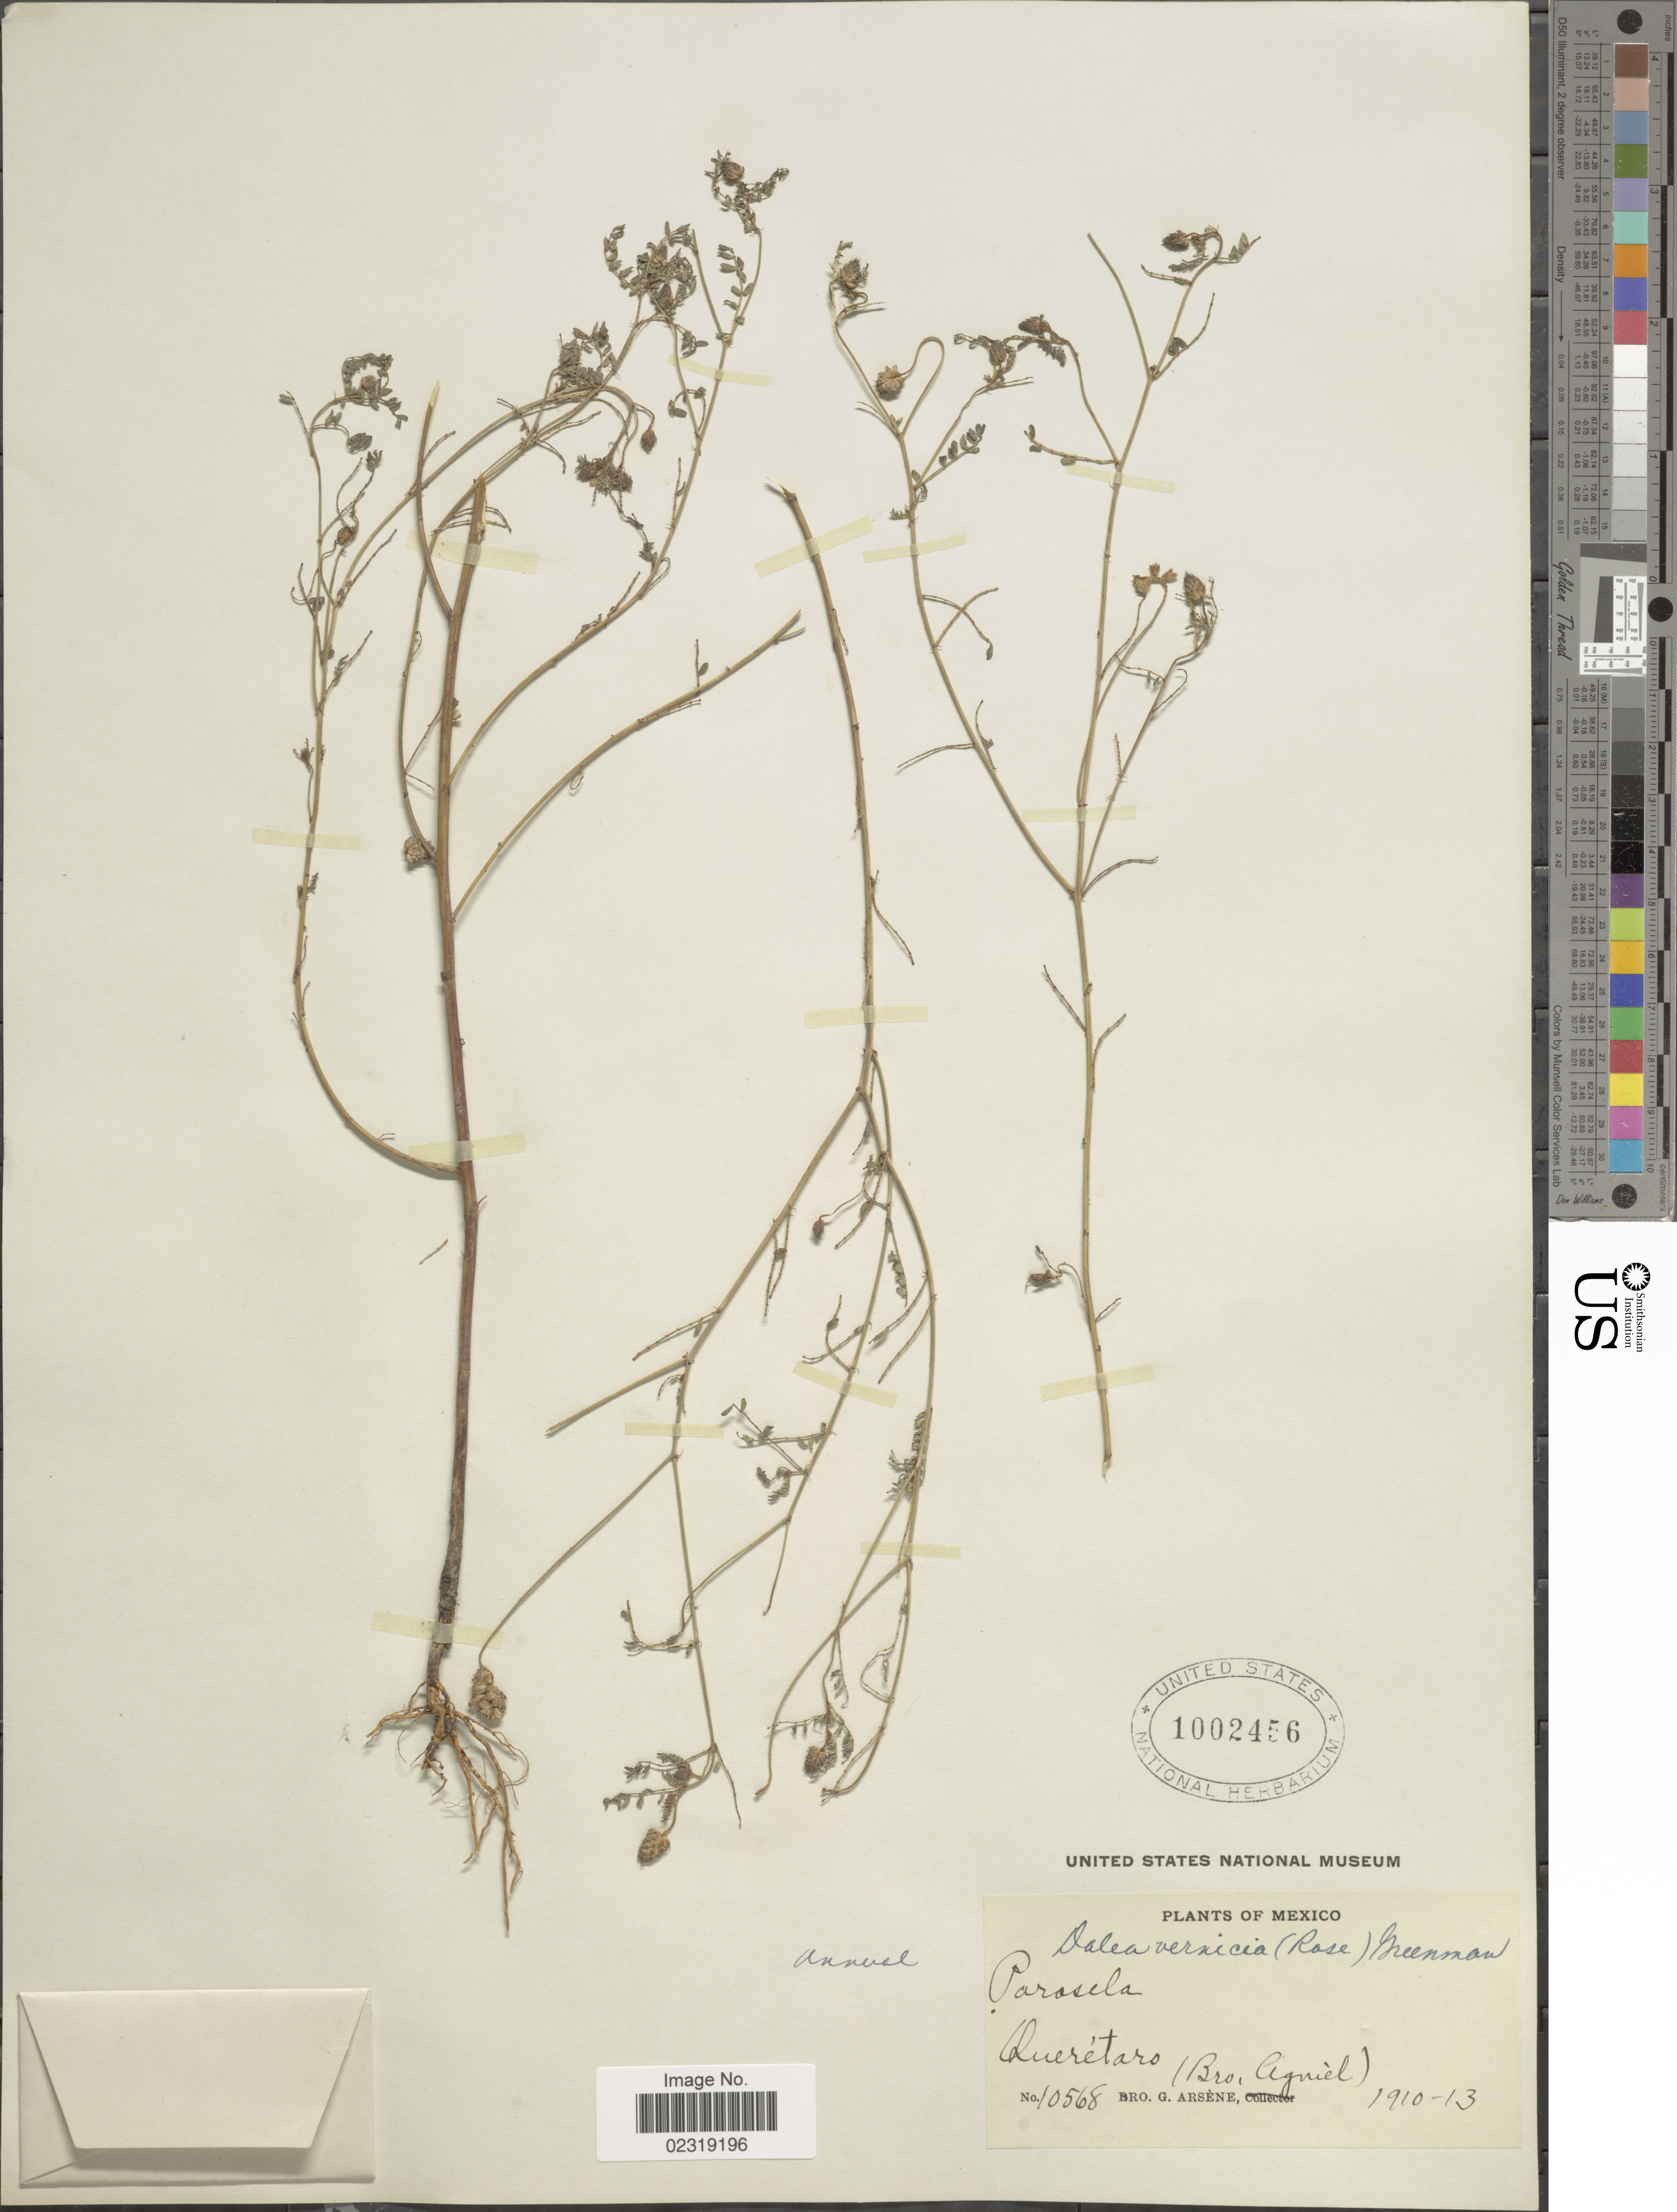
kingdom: Plantae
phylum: Tracheophyta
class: Magnoliopsida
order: Fabales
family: Fabaceae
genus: Dalea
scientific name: Dalea foliolosa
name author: (Aiton) Barneby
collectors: Bro. G. Arsène & Bro. Agniel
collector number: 10568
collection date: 1910/1913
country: Mexico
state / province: Querétaro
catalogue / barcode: US 1002456